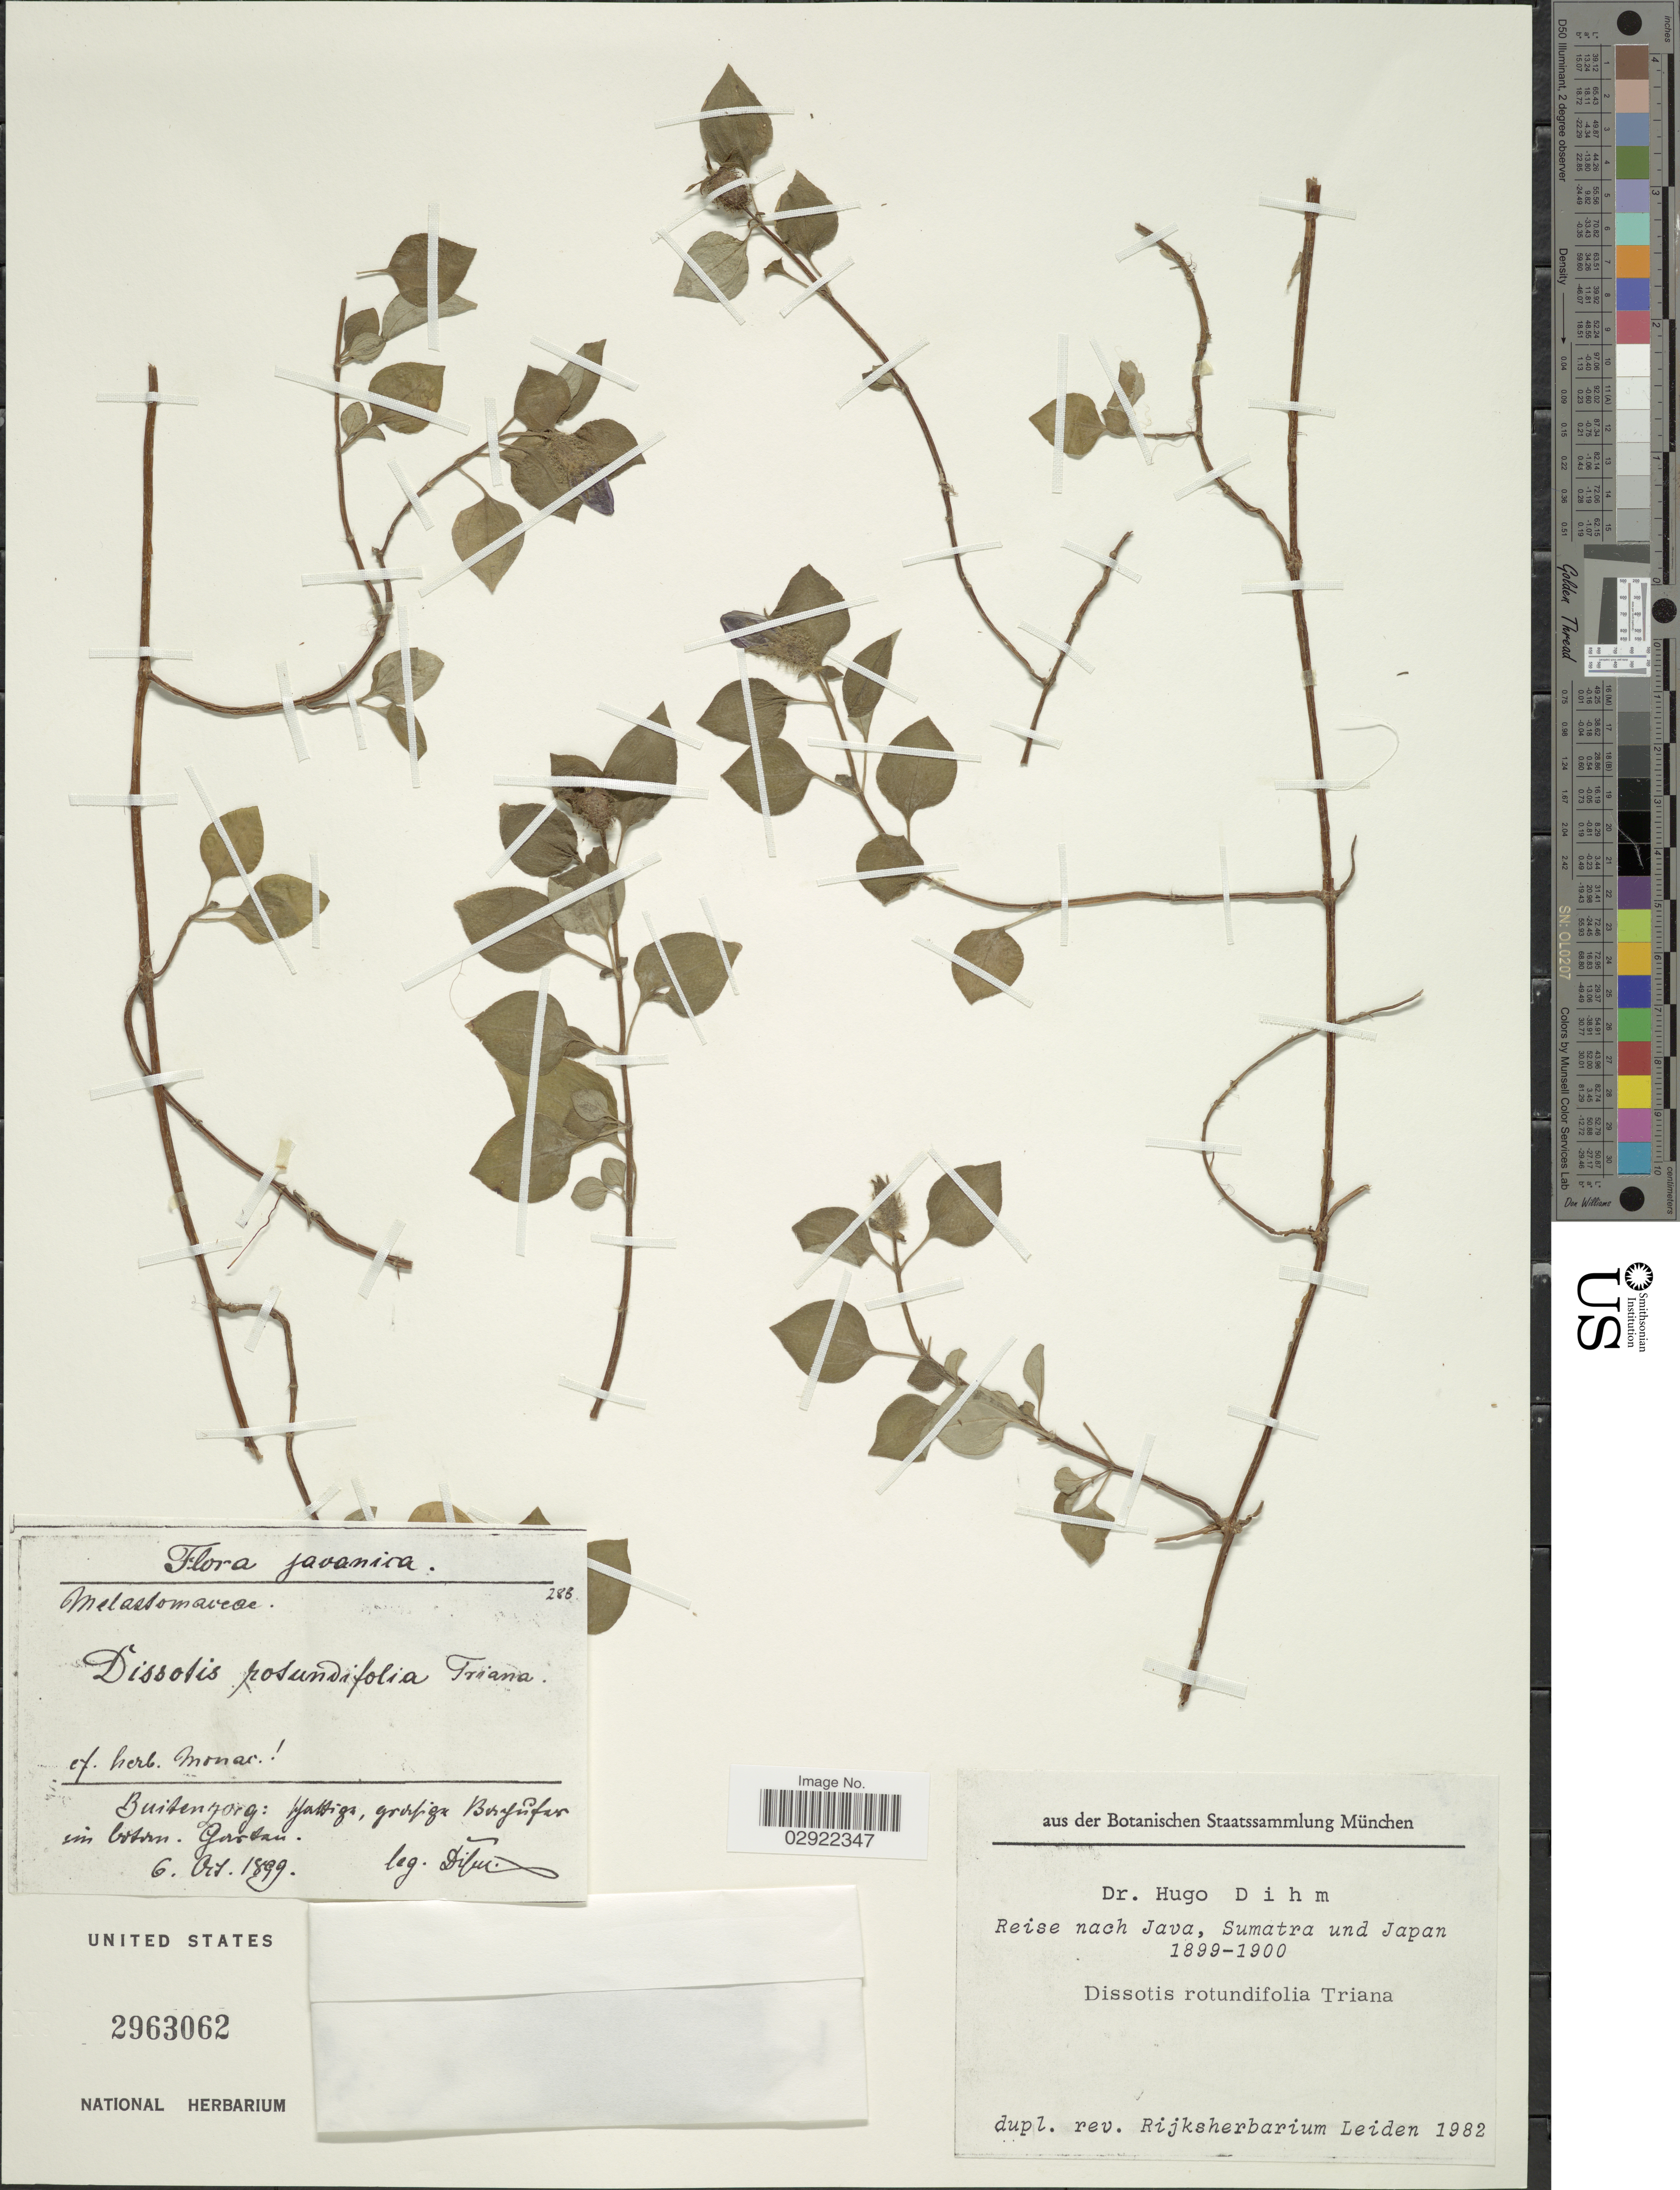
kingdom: Plantae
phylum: Tracheophyta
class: Magnoliopsida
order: Myrtales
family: Melastomataceae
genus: Heterotis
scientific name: Heterotis rotundifolia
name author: (Sm.) Jacq.-Fél.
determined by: Wagner, W. L., (BOT), Smithsonian Institution - National Museum of Natural History (UNITED STATES)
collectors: H. Dihm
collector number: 288?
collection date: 1899-10-06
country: Indonesia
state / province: Java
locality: Buitengorg: Wattigz, grofigs Bergufar im botan. Garden.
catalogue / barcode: US 2963062